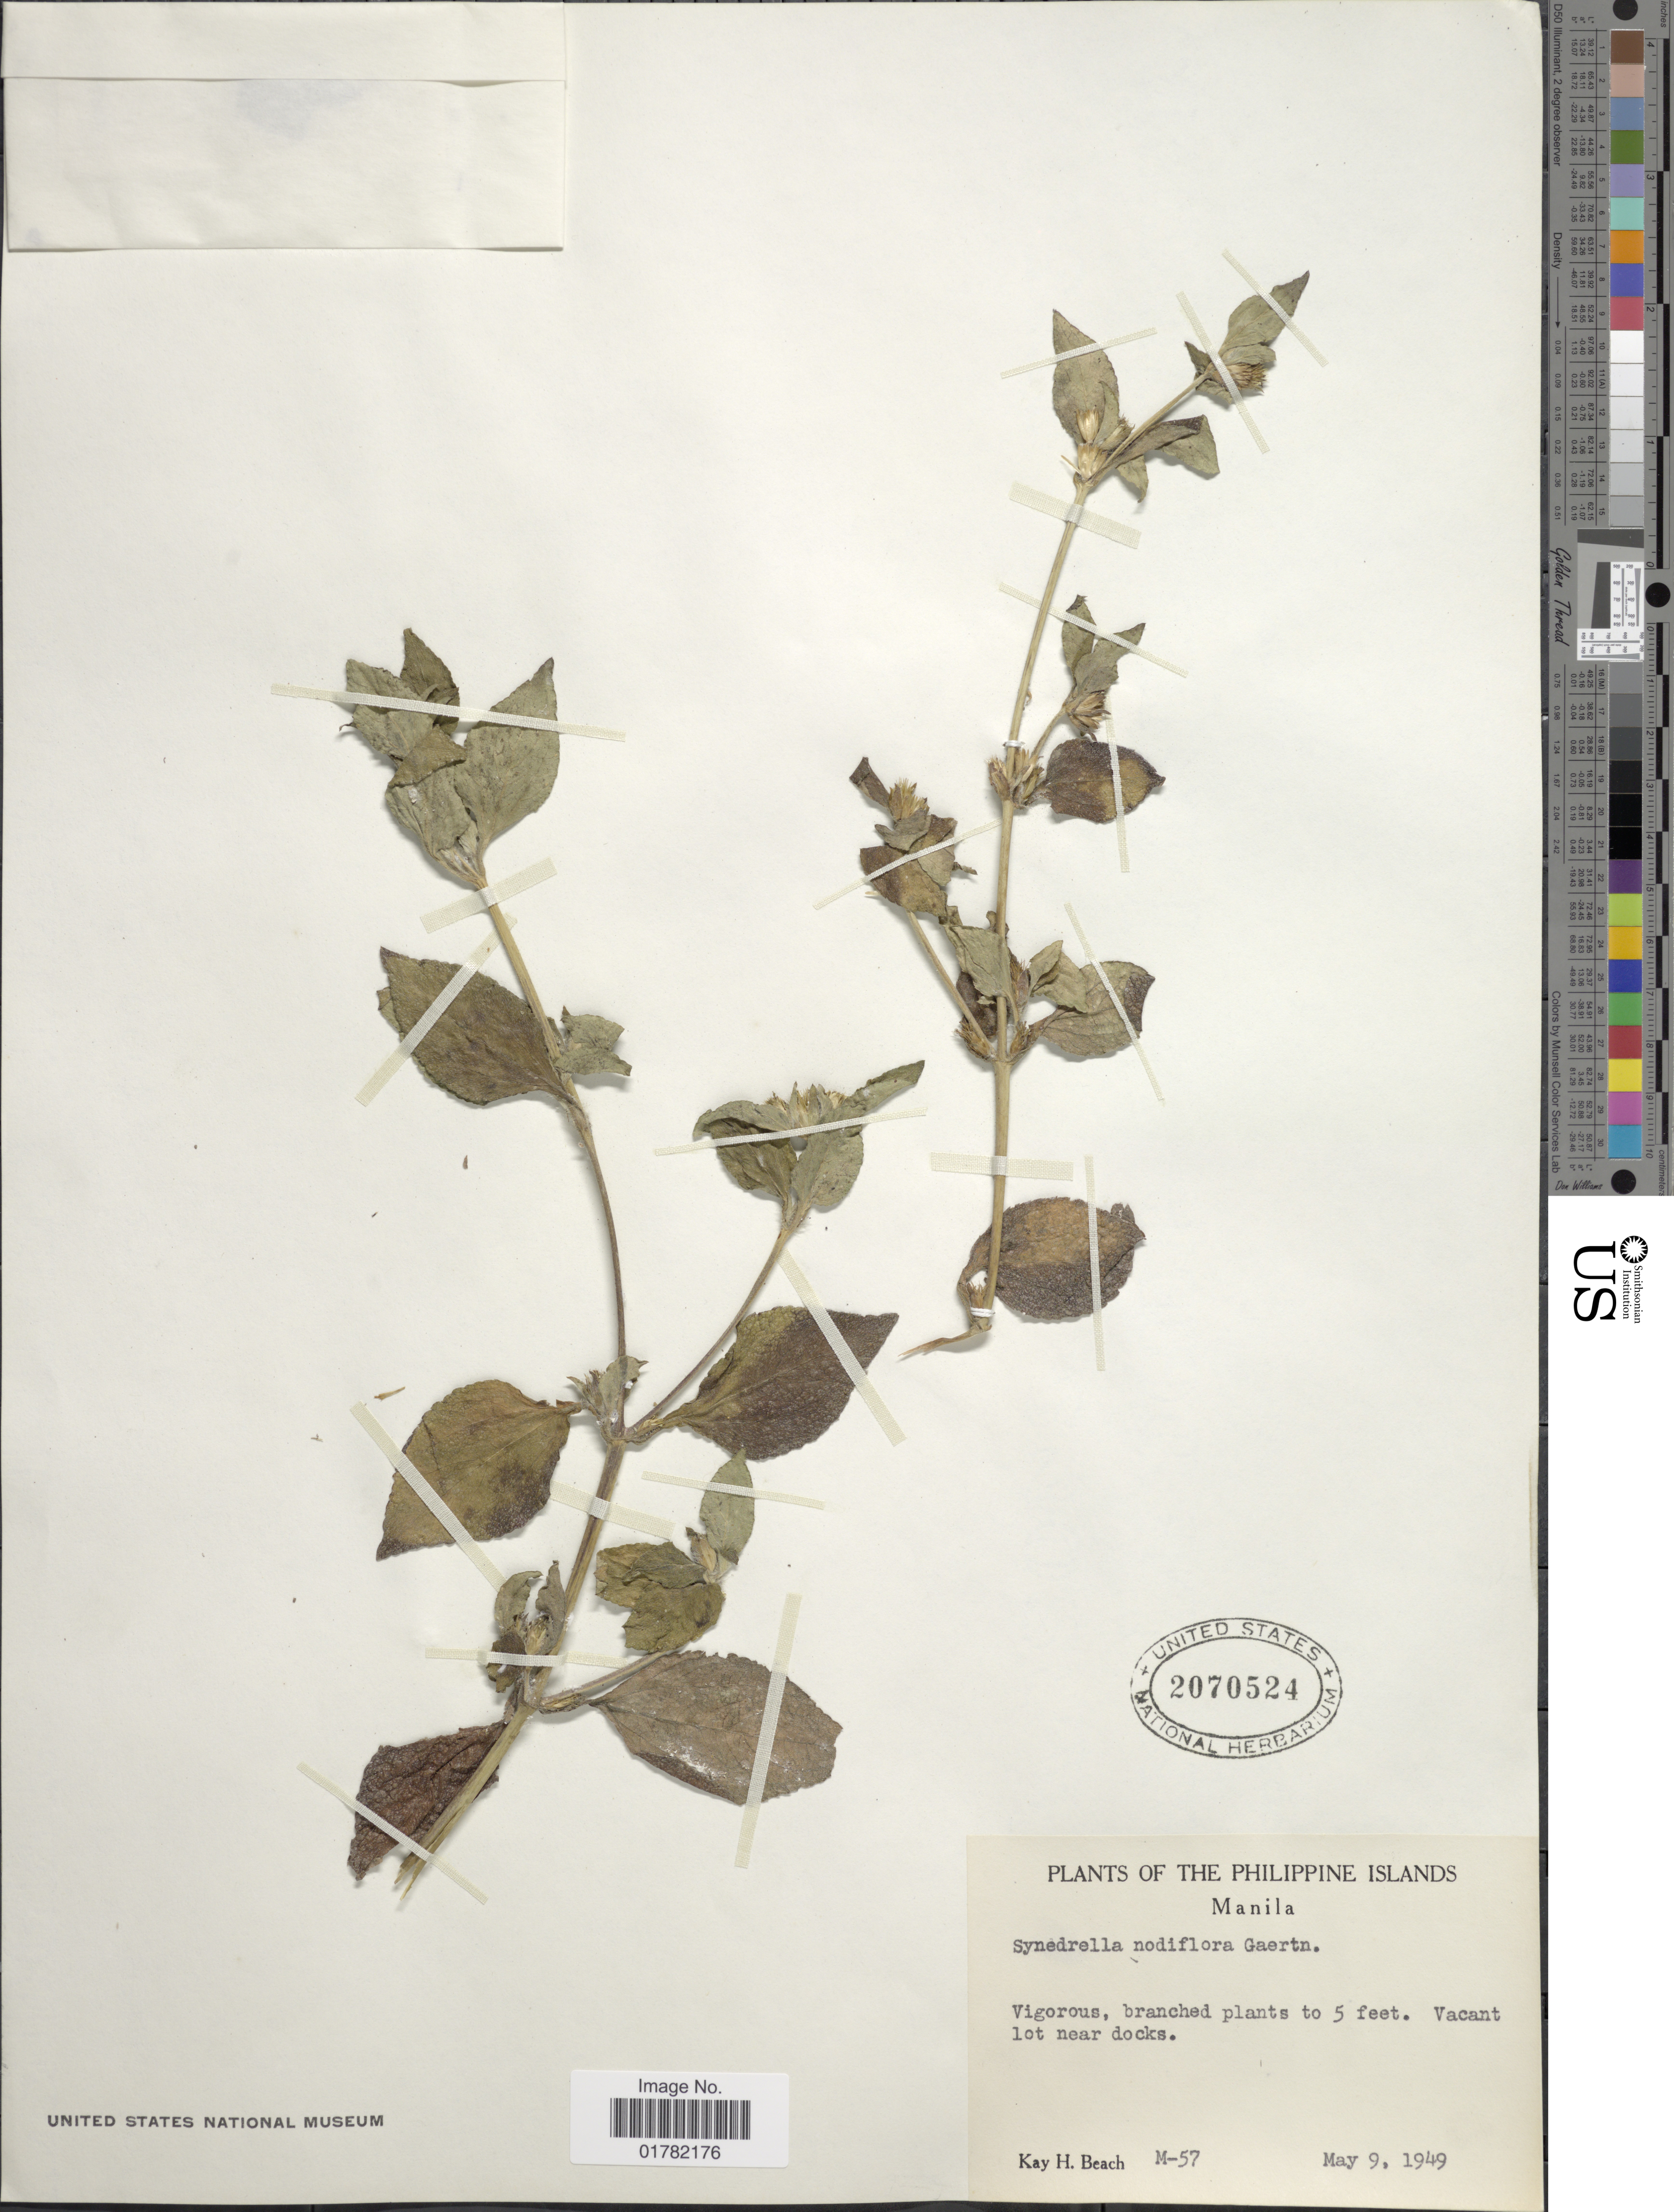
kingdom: Plantae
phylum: Tracheophyta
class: Magnoliopsida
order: Asterales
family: Asteraceae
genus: Synedrella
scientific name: Synedrella nodiflora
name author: (L.) Gaertn.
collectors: K. H. Beach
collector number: M-57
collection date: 1949-05-09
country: Philippines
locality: Manila, Vacant lot near docks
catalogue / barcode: US 2070524